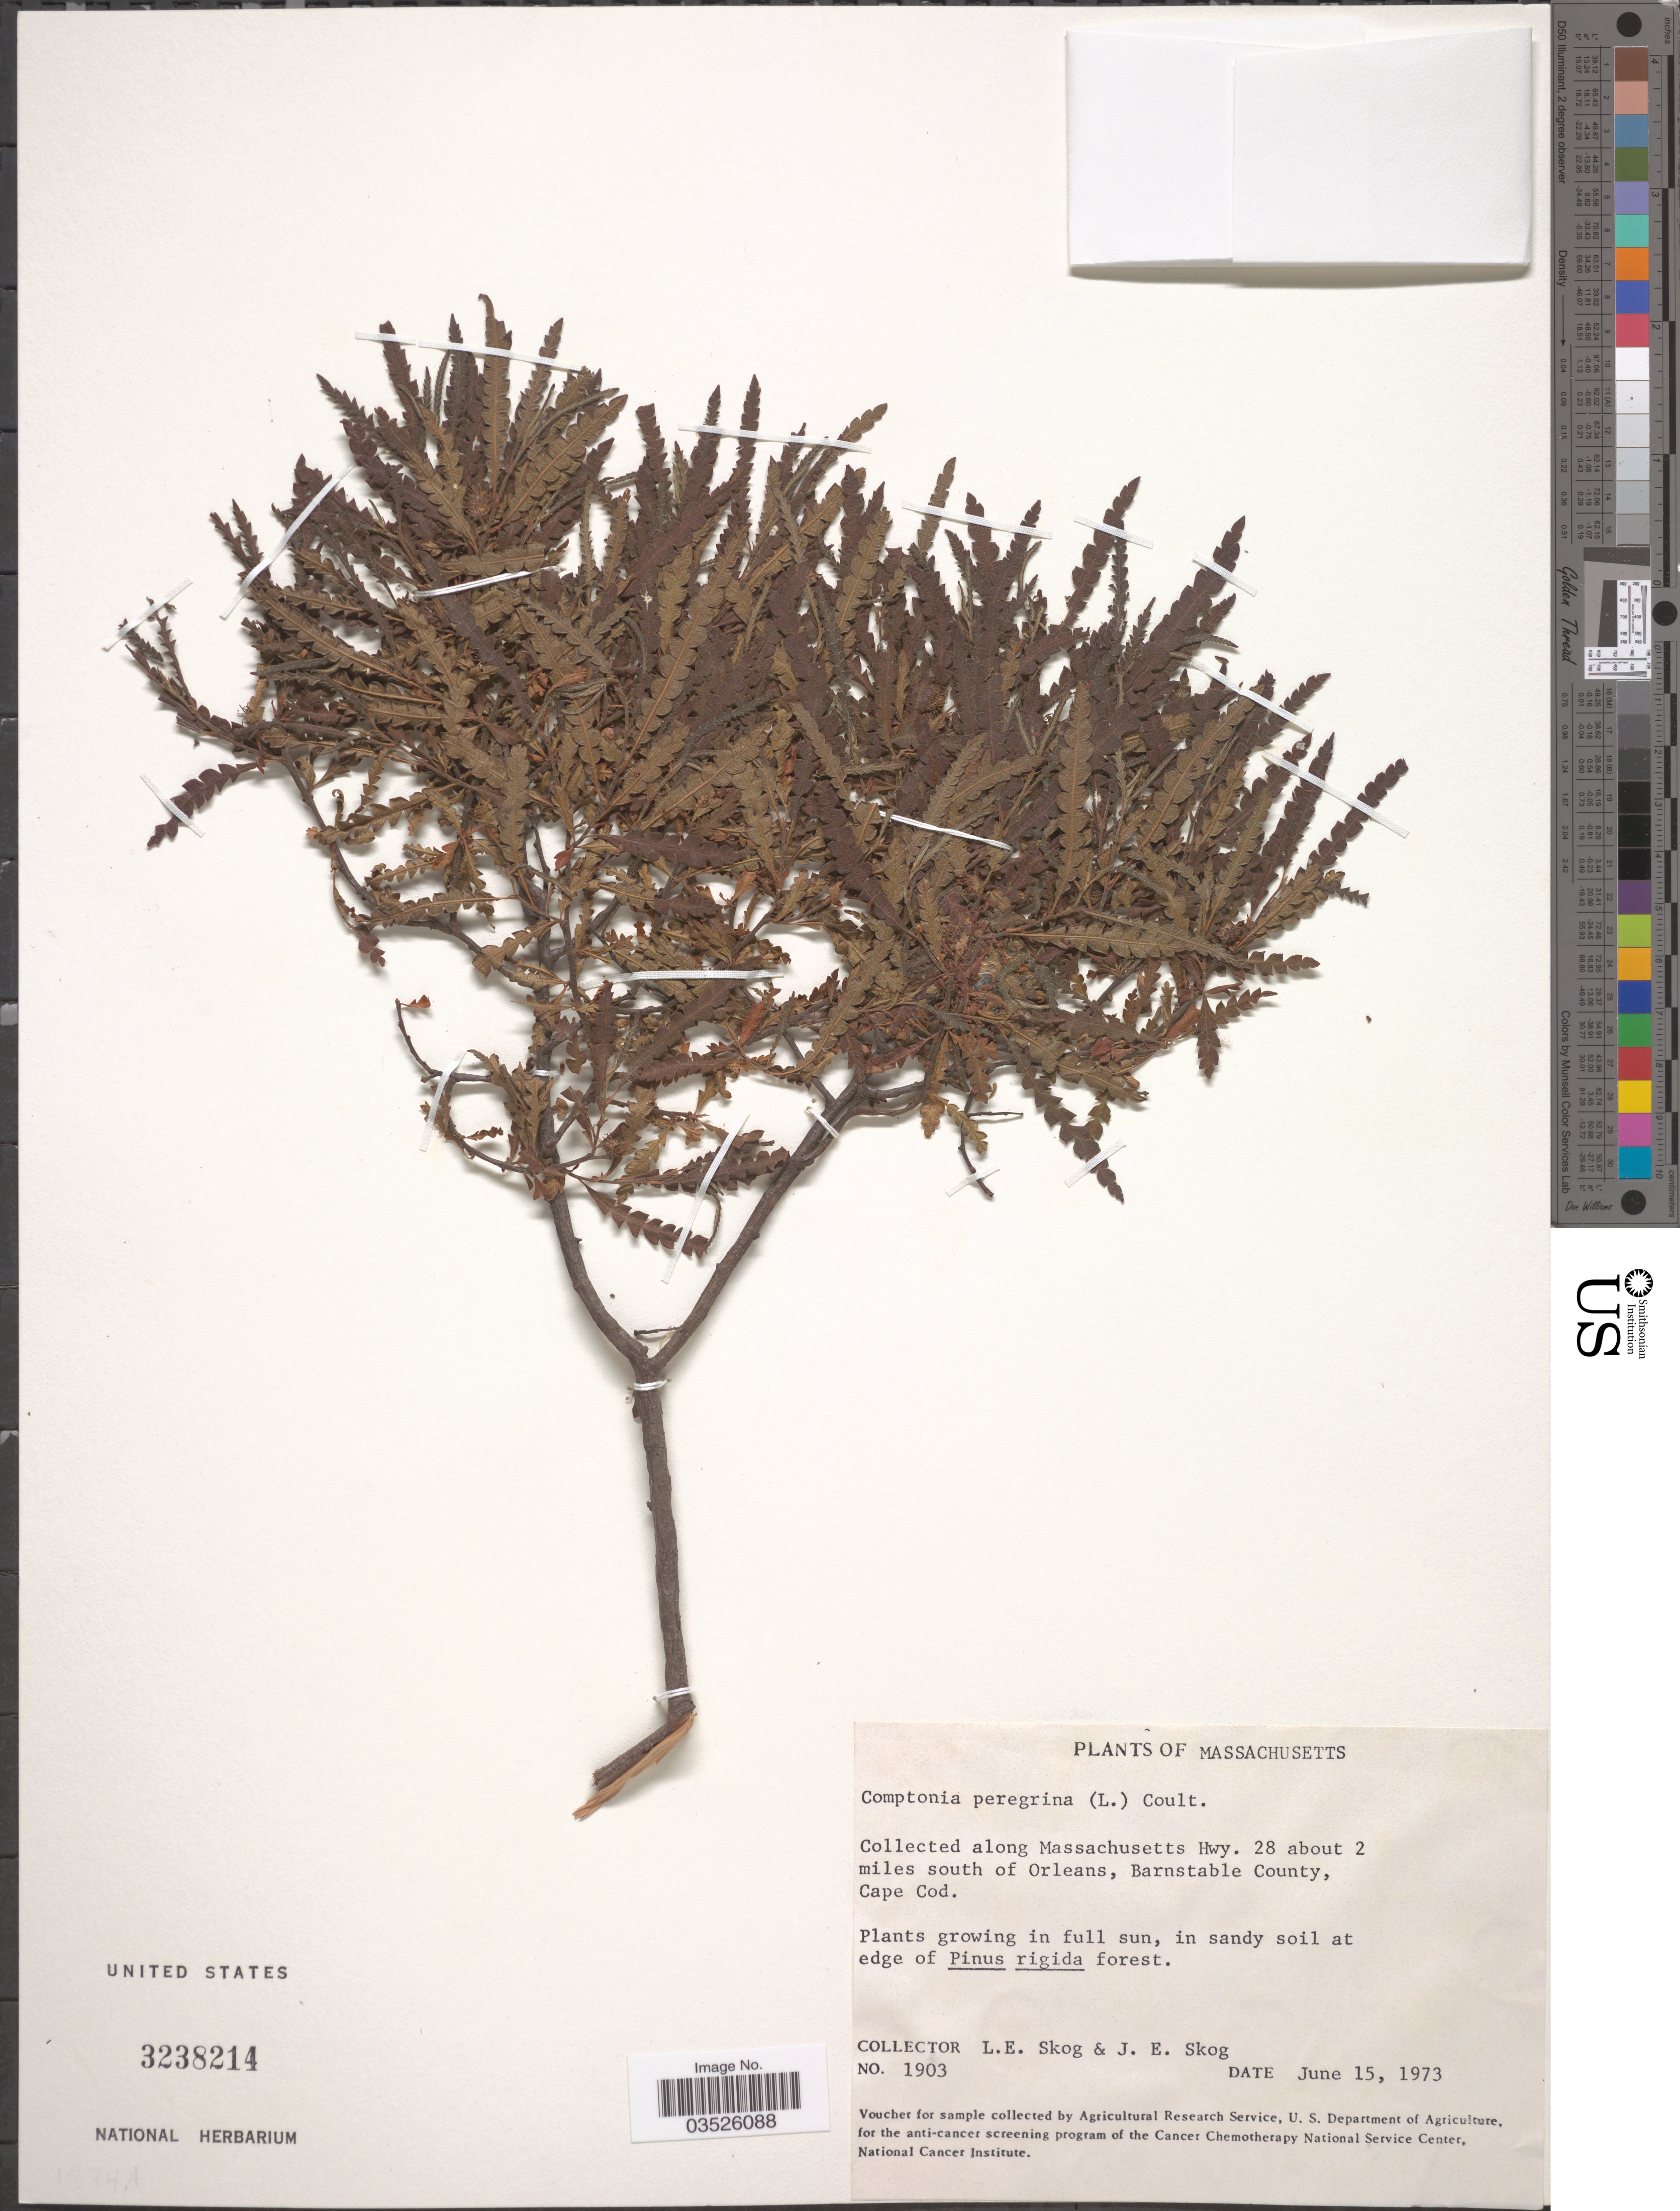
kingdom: Plantae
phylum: Tracheophyta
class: Magnoliopsida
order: Fagales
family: Myricaceae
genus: Comptonia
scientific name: Comptonia peregrina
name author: (L.) J.M. Coult.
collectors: L. E. Skog & J. E. Skog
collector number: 1903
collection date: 1973-06-15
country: United States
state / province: Massachusetts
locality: Along Massachusetts Hwy. 28 about 2 miles south of Orleans, Barnstable County, Cape Cod.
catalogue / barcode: US 3238214